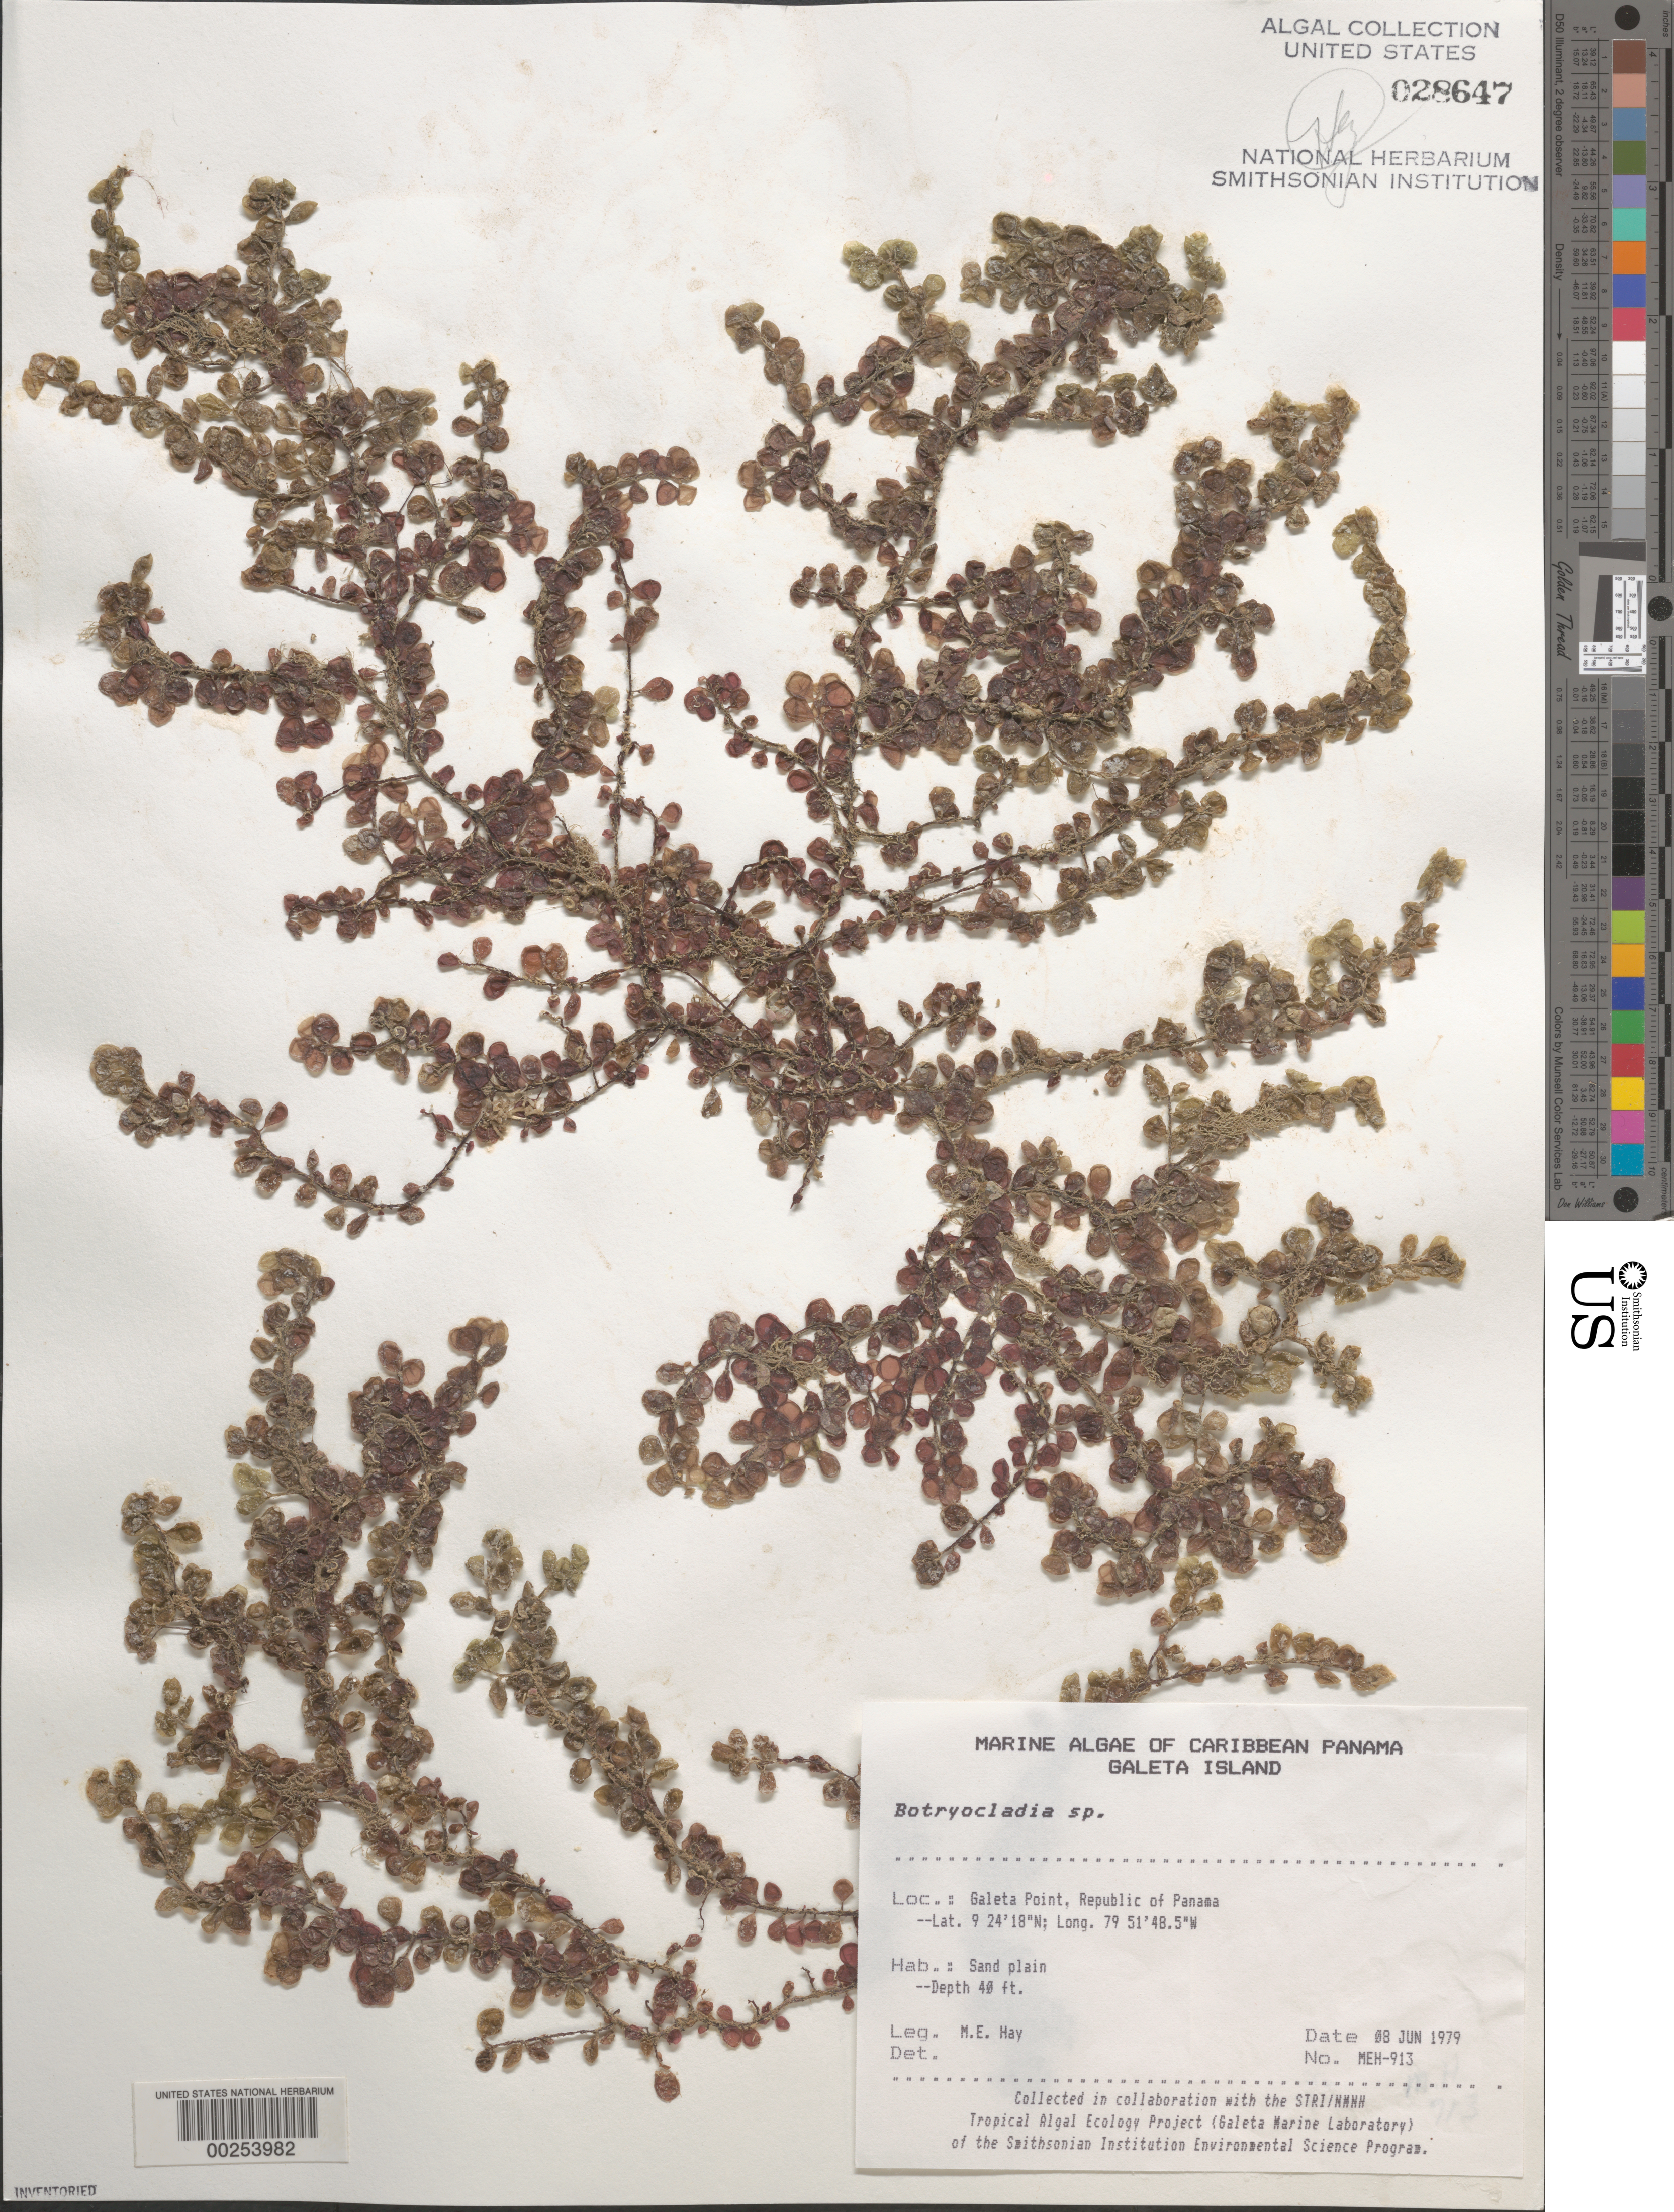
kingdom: Plantae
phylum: Rhodophyta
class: Florideophyceae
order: Rhodymeniales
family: Rhodymeniaceae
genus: Botryocladia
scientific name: Botryocladia sp.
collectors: M. E. Hay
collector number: MEH-913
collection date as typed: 08 Jun 1979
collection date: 1979-06-08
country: Panama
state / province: Colón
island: Galeta Island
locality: Galeta Point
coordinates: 9 24' 18" N, 79 51' 48.5" W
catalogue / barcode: US 28647